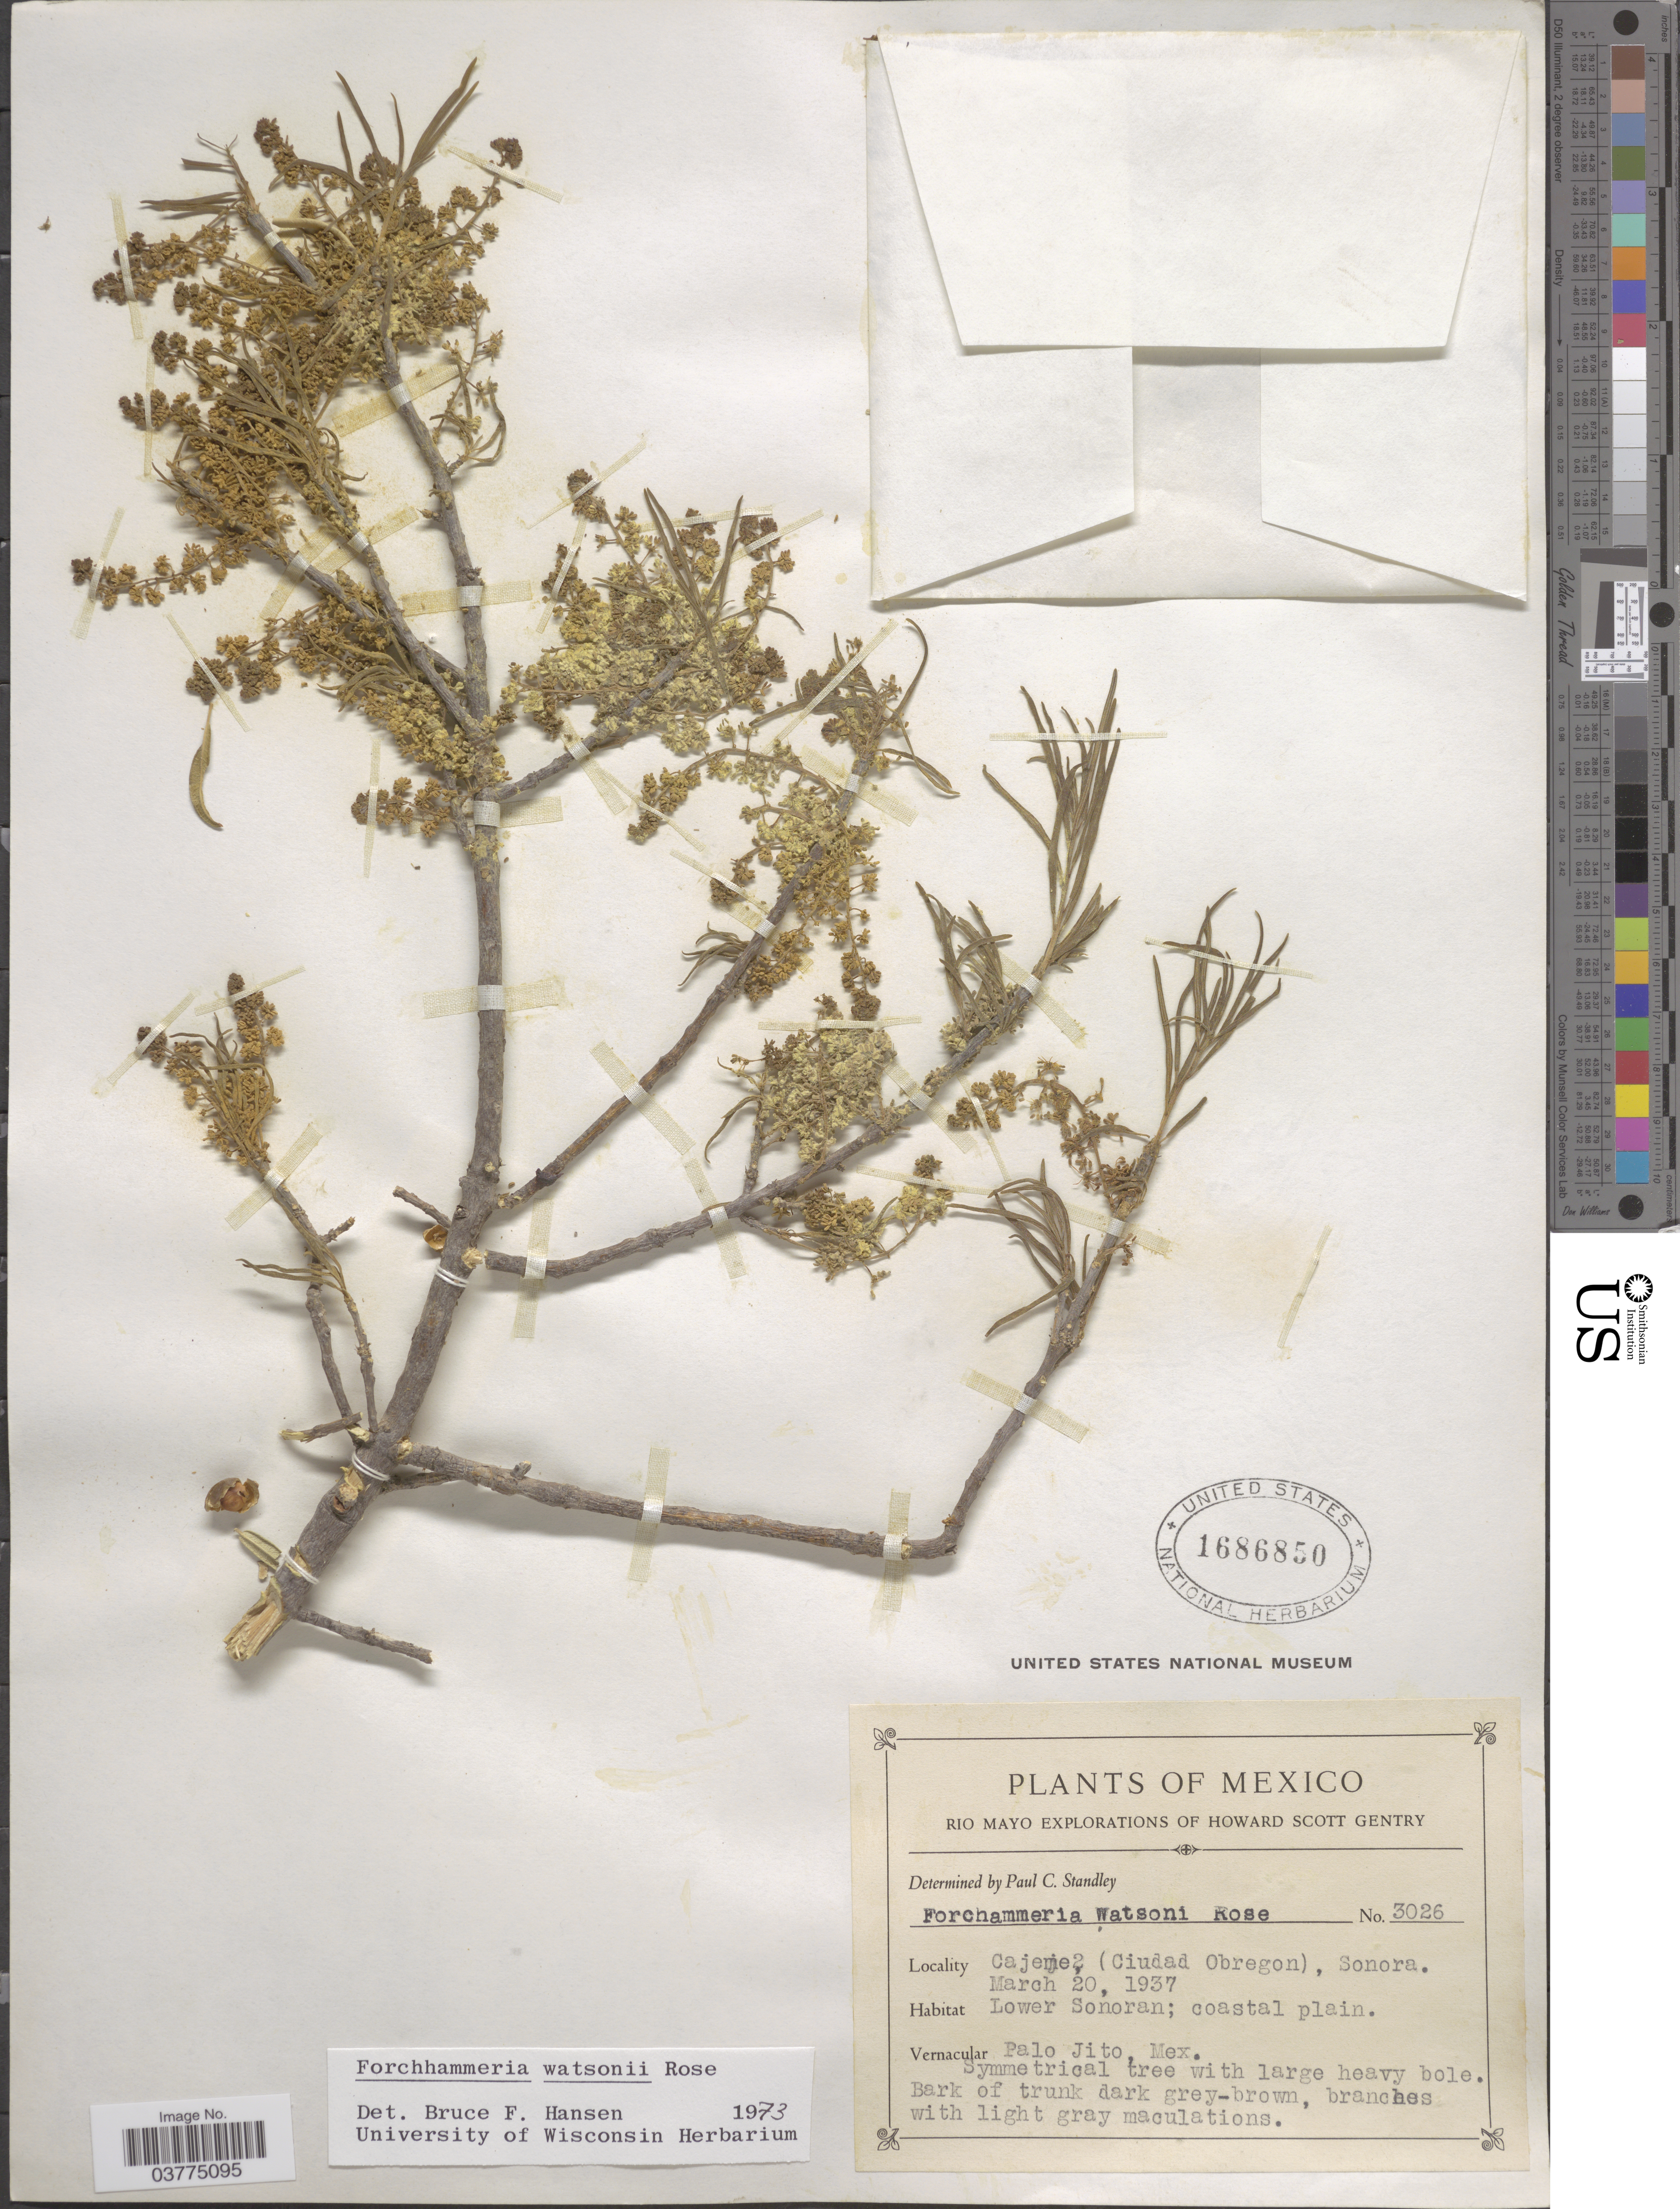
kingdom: Plantae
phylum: Tracheophyta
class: Magnoliopsida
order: Brassicales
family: Stixaceae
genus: Forchhammeria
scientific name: Forchhammeria watsonii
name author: Rose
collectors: H. S. Gentry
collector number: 3026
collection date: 1937-03-20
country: Mexico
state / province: Sonora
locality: Rio Mayo. Cajeme2 (Ciudad Obregon). Lower Sonoran; coastal plain. Palo Jito.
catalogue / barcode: US 1686850